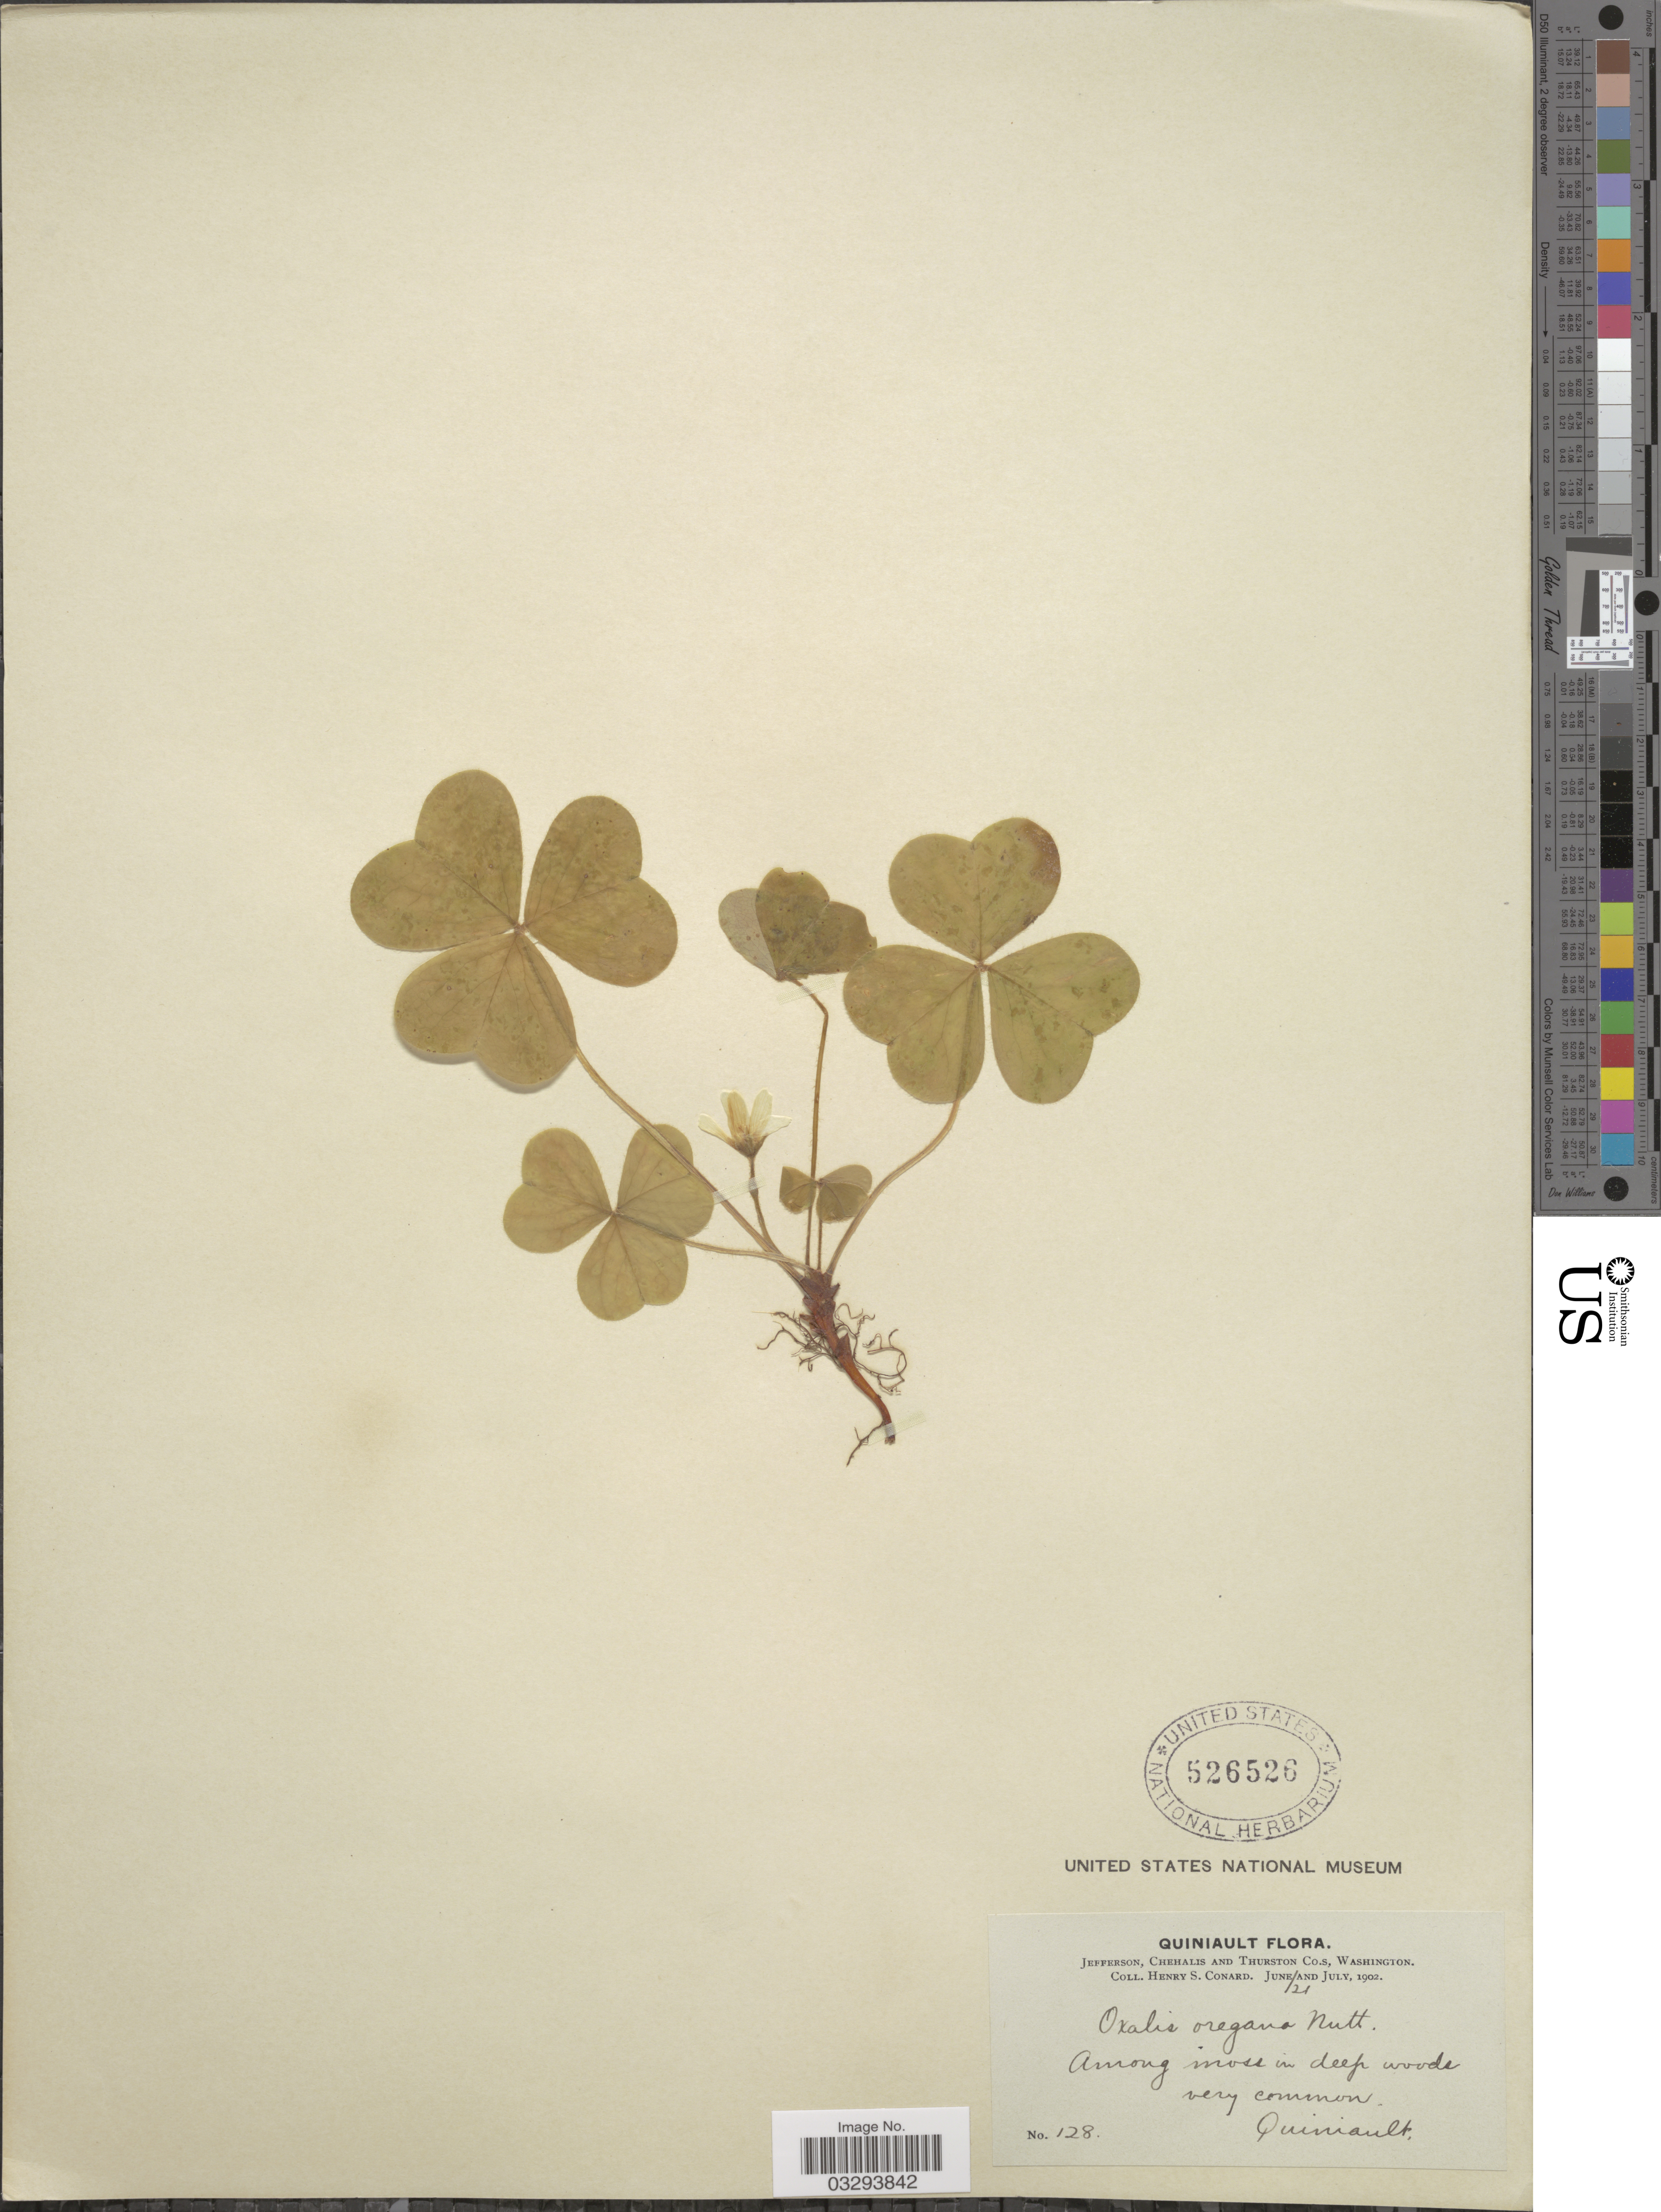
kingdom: Plantae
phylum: Tracheophyta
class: Magnoliopsida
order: Oxalidales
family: Oxalidaceae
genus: Oxalis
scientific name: Oxalis oregana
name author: Nutt.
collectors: H. S. Conard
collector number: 128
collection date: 1902-06-21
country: United States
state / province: Washington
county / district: Thurston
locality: Jefferson, Chehalis and Thurston Co.s, Quiniault.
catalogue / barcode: US 526526